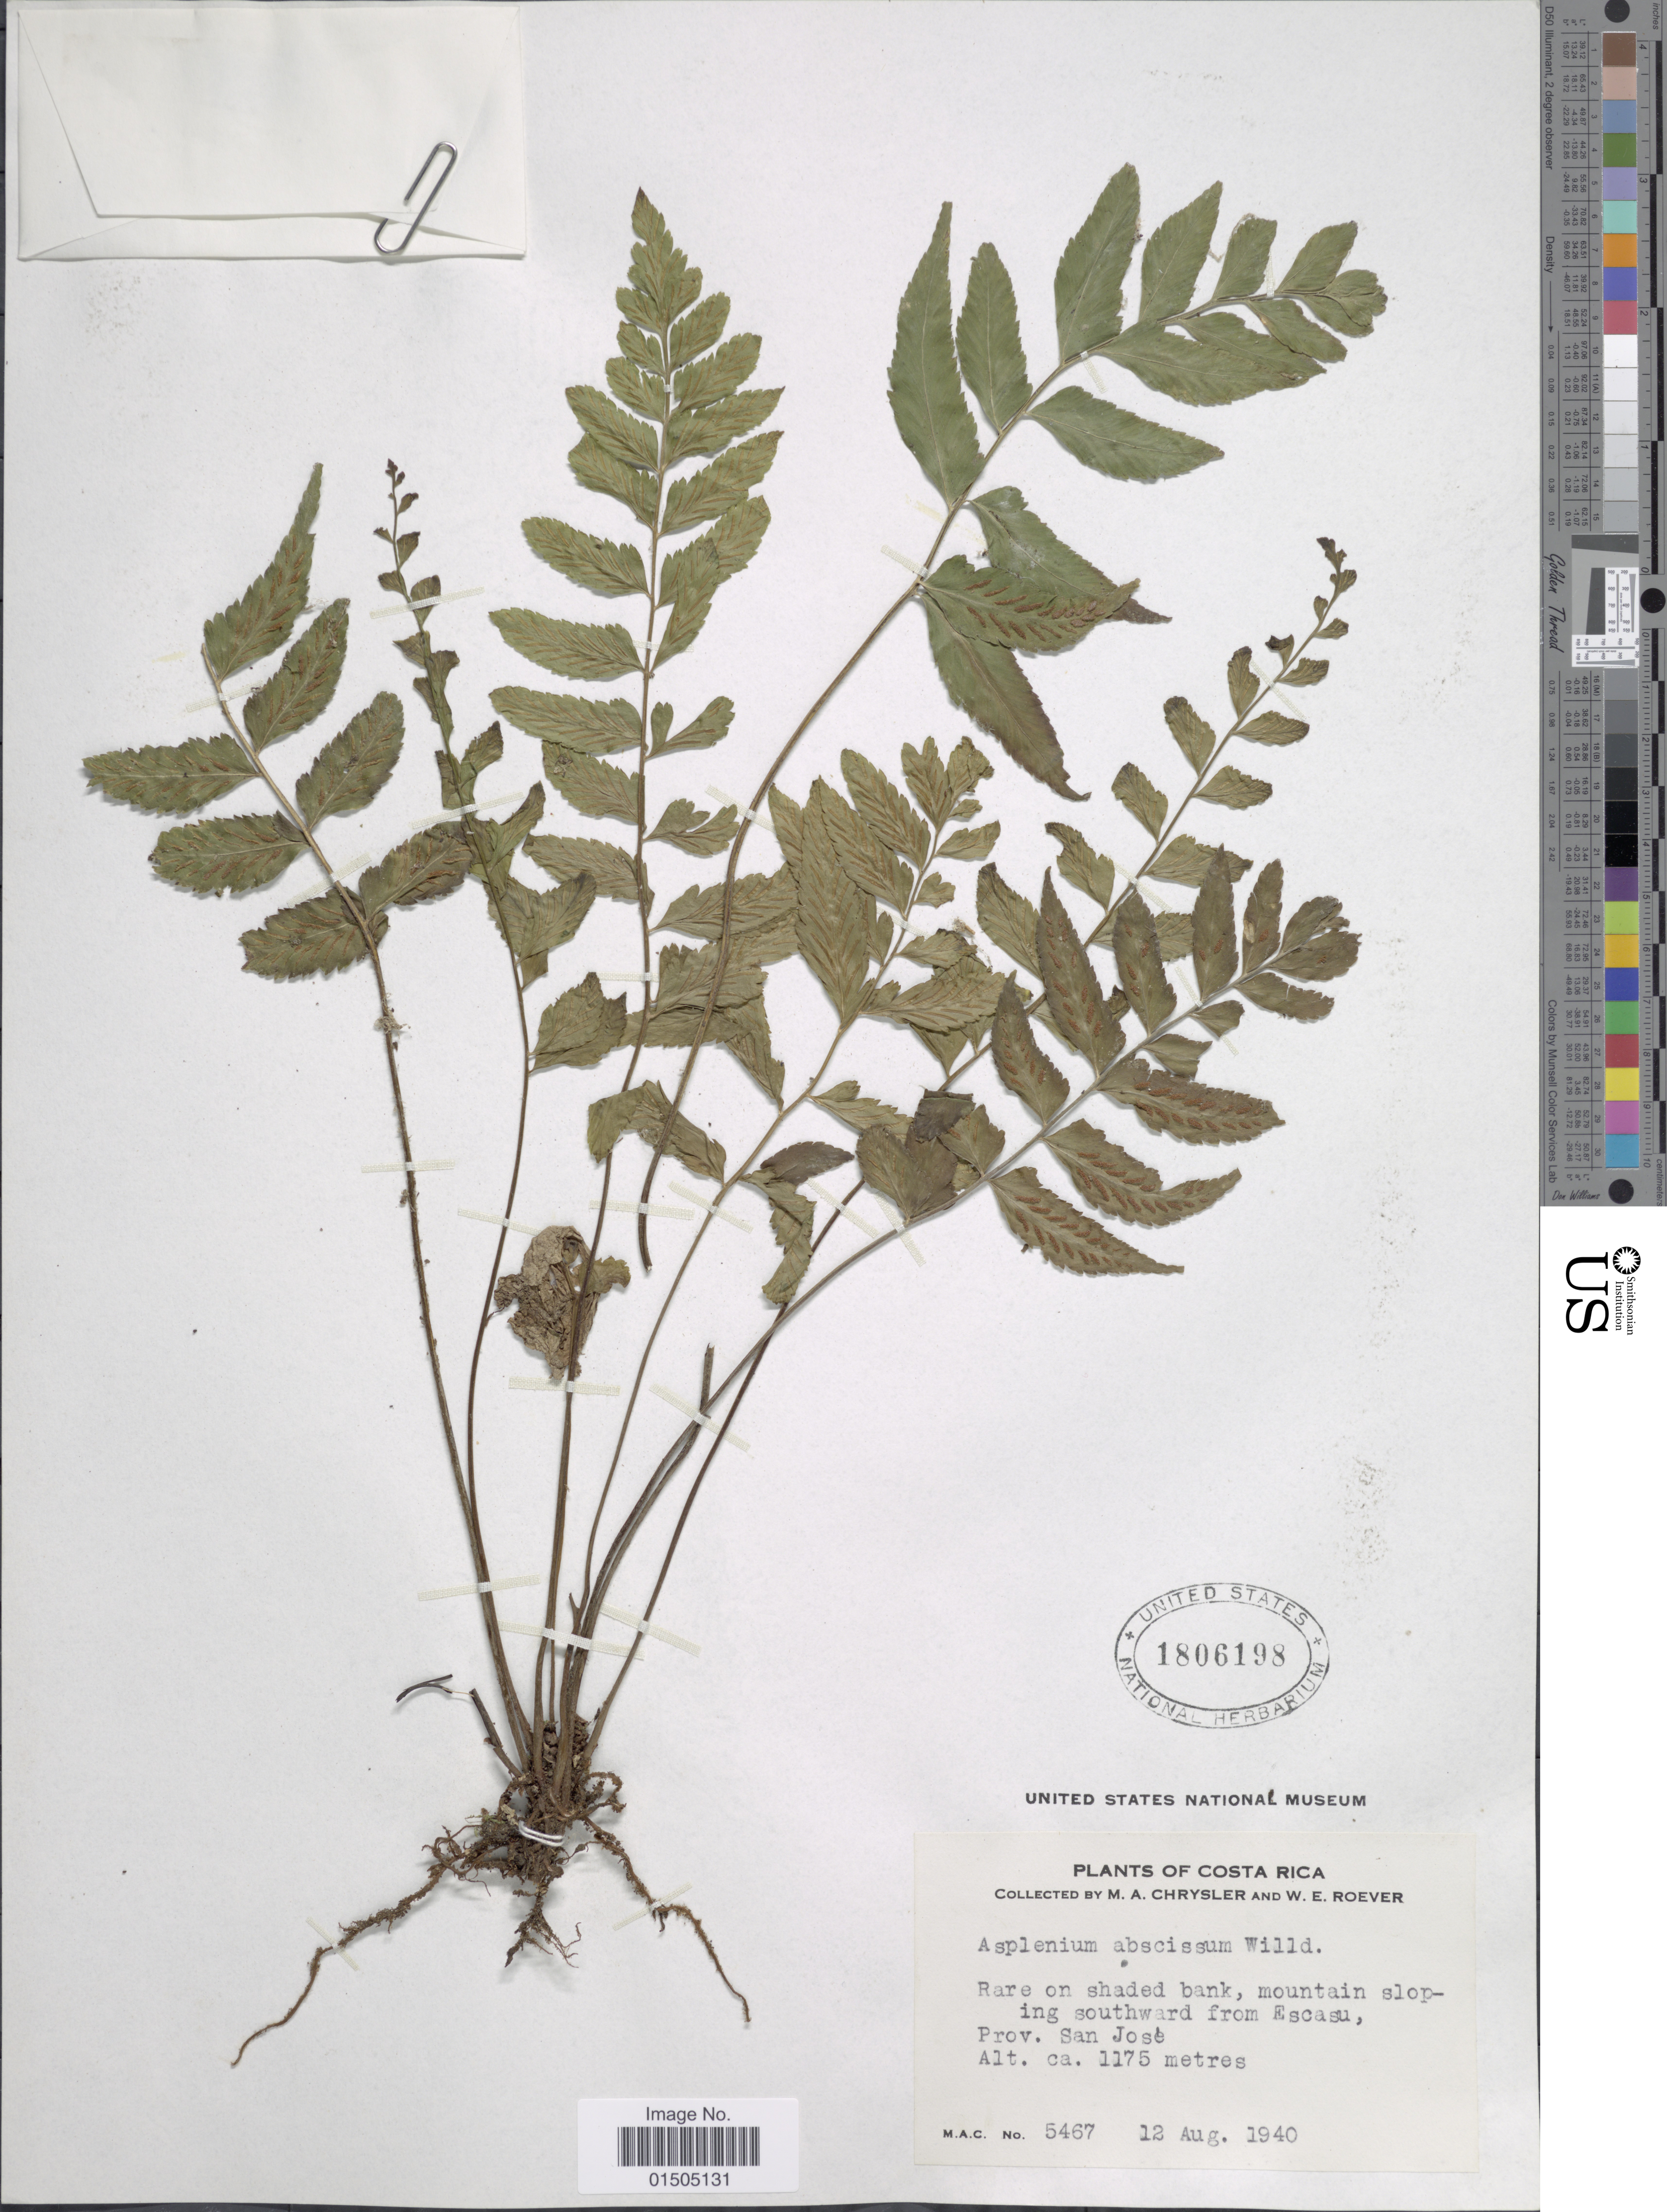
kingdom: Plantae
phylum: Tracheophyta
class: Polypodiopsida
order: Polypodiales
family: Aspleniaceae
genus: Asplenium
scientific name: Asplenium abscissum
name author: Willd.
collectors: M. A. Chrysler & W. Roever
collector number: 5467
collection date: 1940-08-12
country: Costa Rica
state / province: San José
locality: Rare on shaded bank, mountain sloping southward from Escasu.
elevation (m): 1175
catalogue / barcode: US 1806198